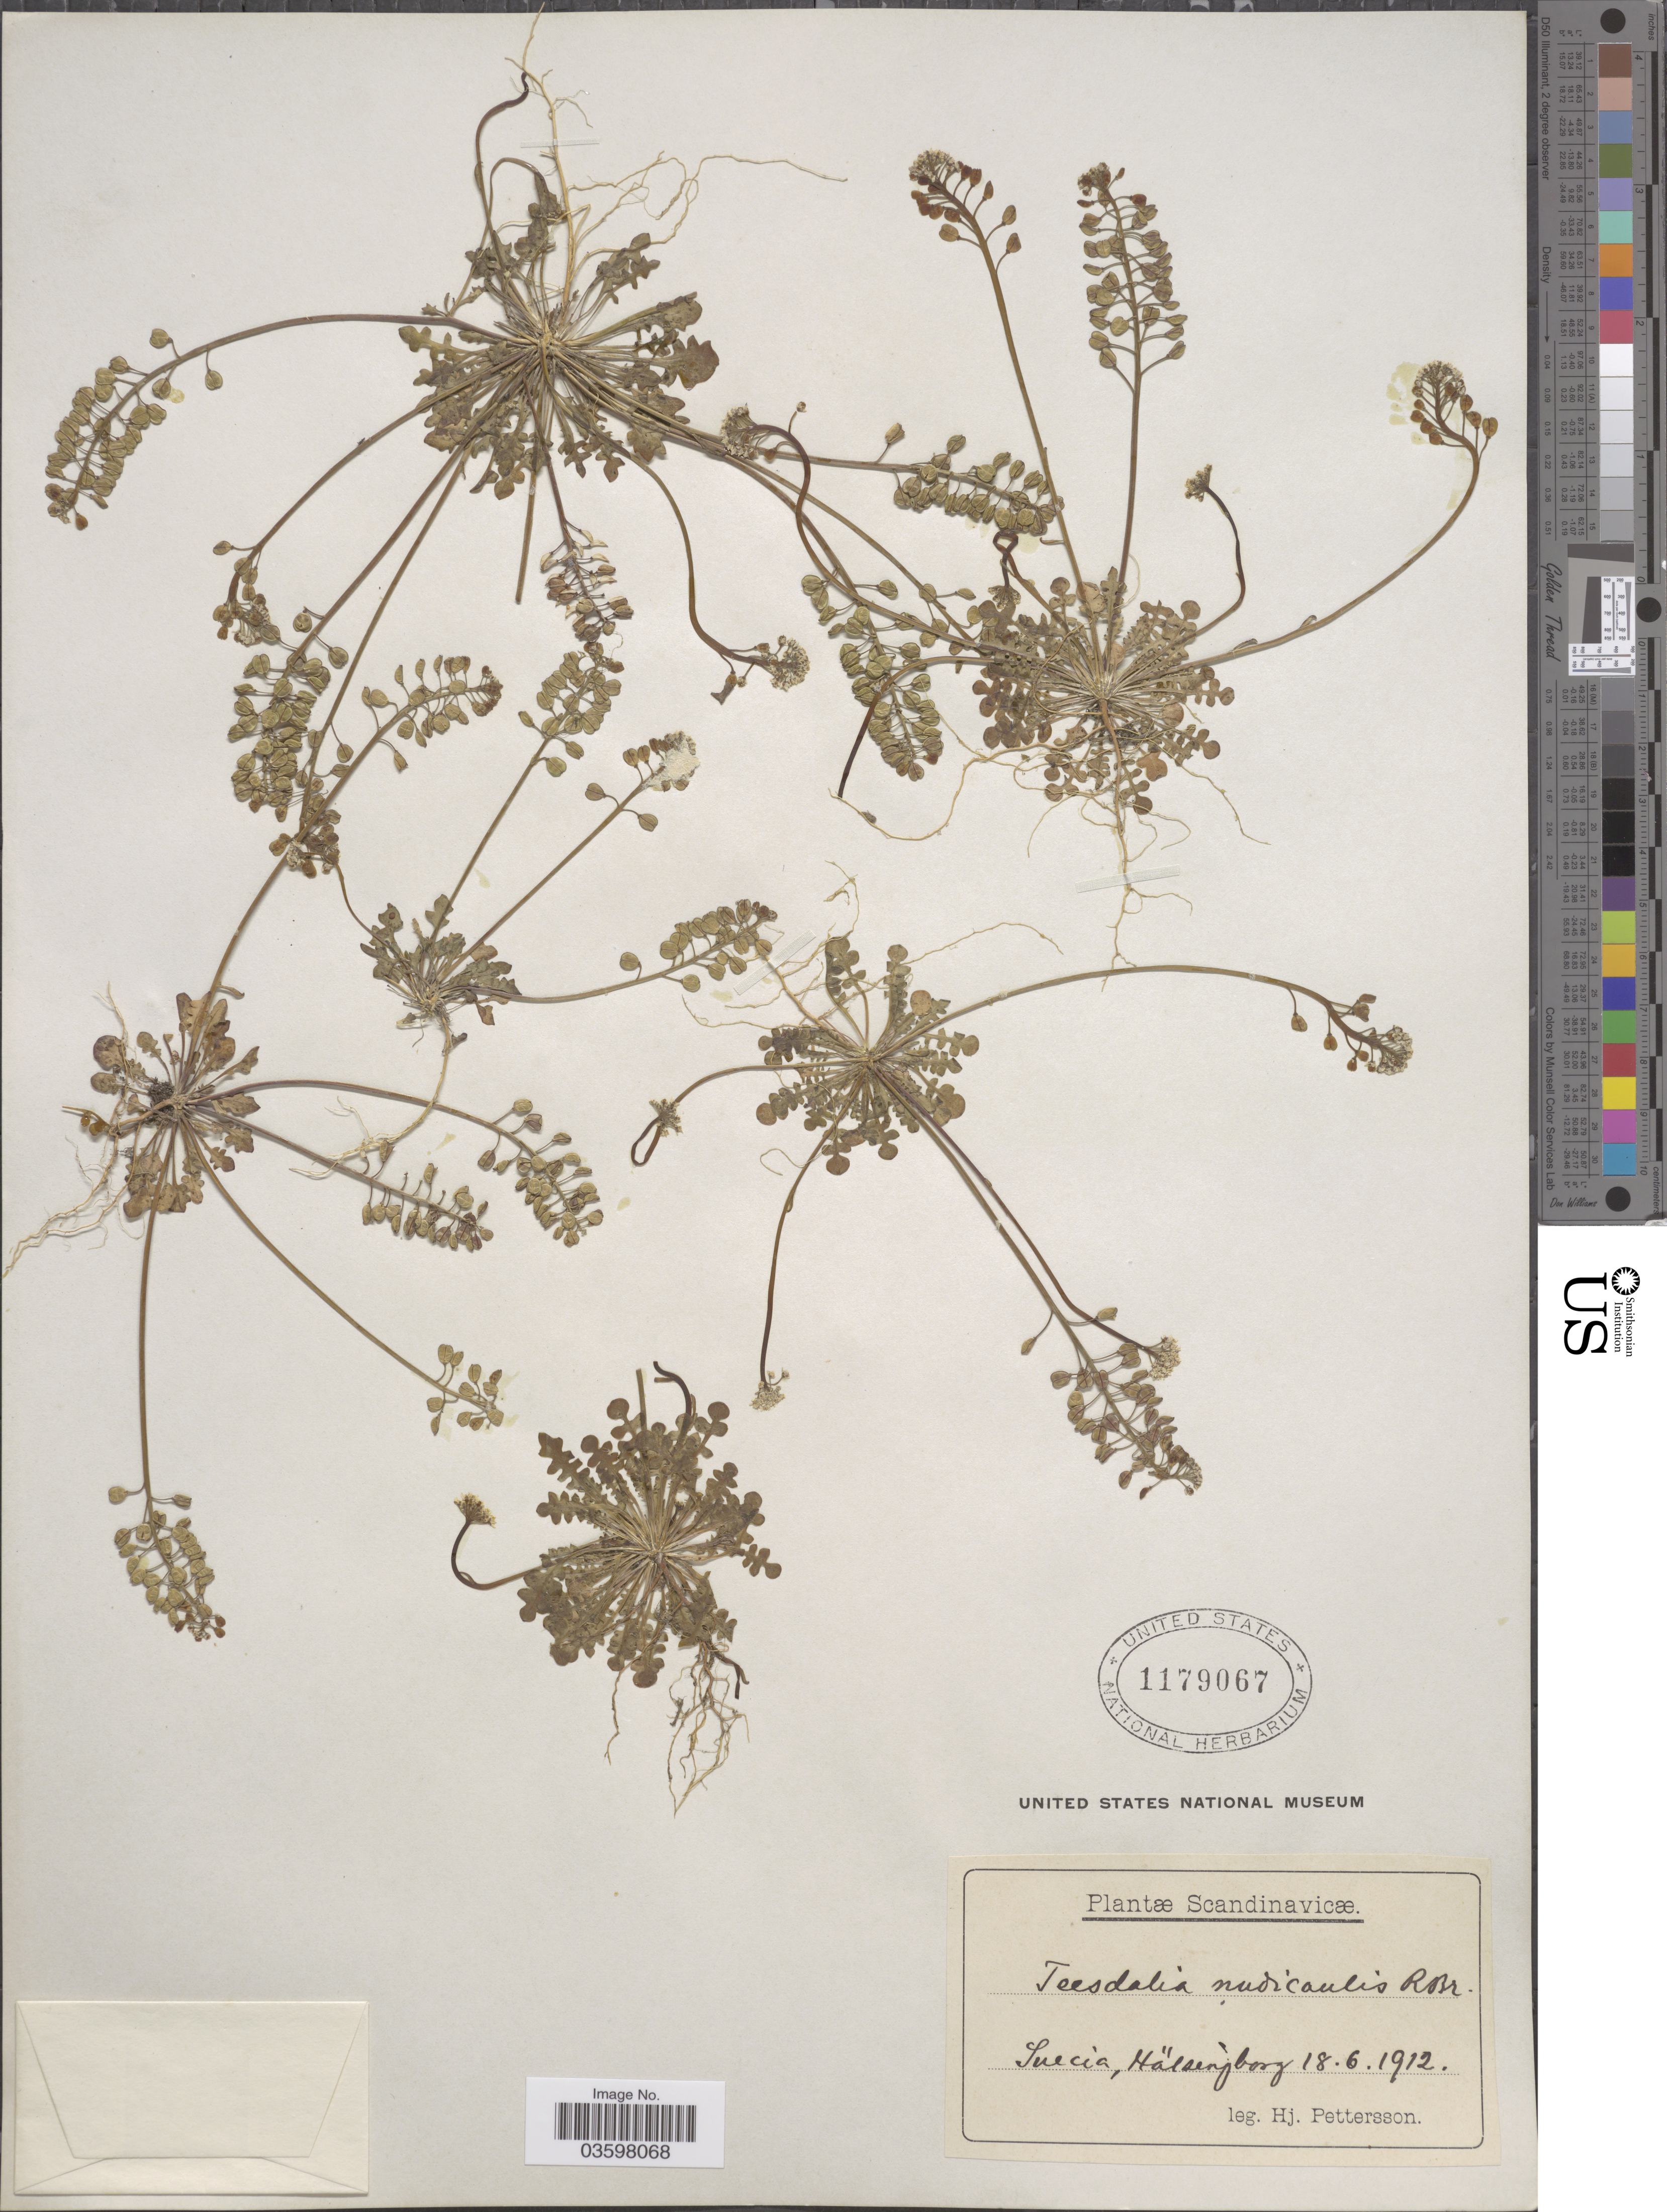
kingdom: Plantae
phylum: Tracheophyta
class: Magnoliopsida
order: Brassicales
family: Brassicaceae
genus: Teesdalia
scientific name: Teesdalia nudicaulis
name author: (L.) W.T. Aiton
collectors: H. Pettersson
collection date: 1912-06-18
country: Sweden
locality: Scandinavicæ. Suecia, Hälsingborg.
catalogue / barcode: US 1179067